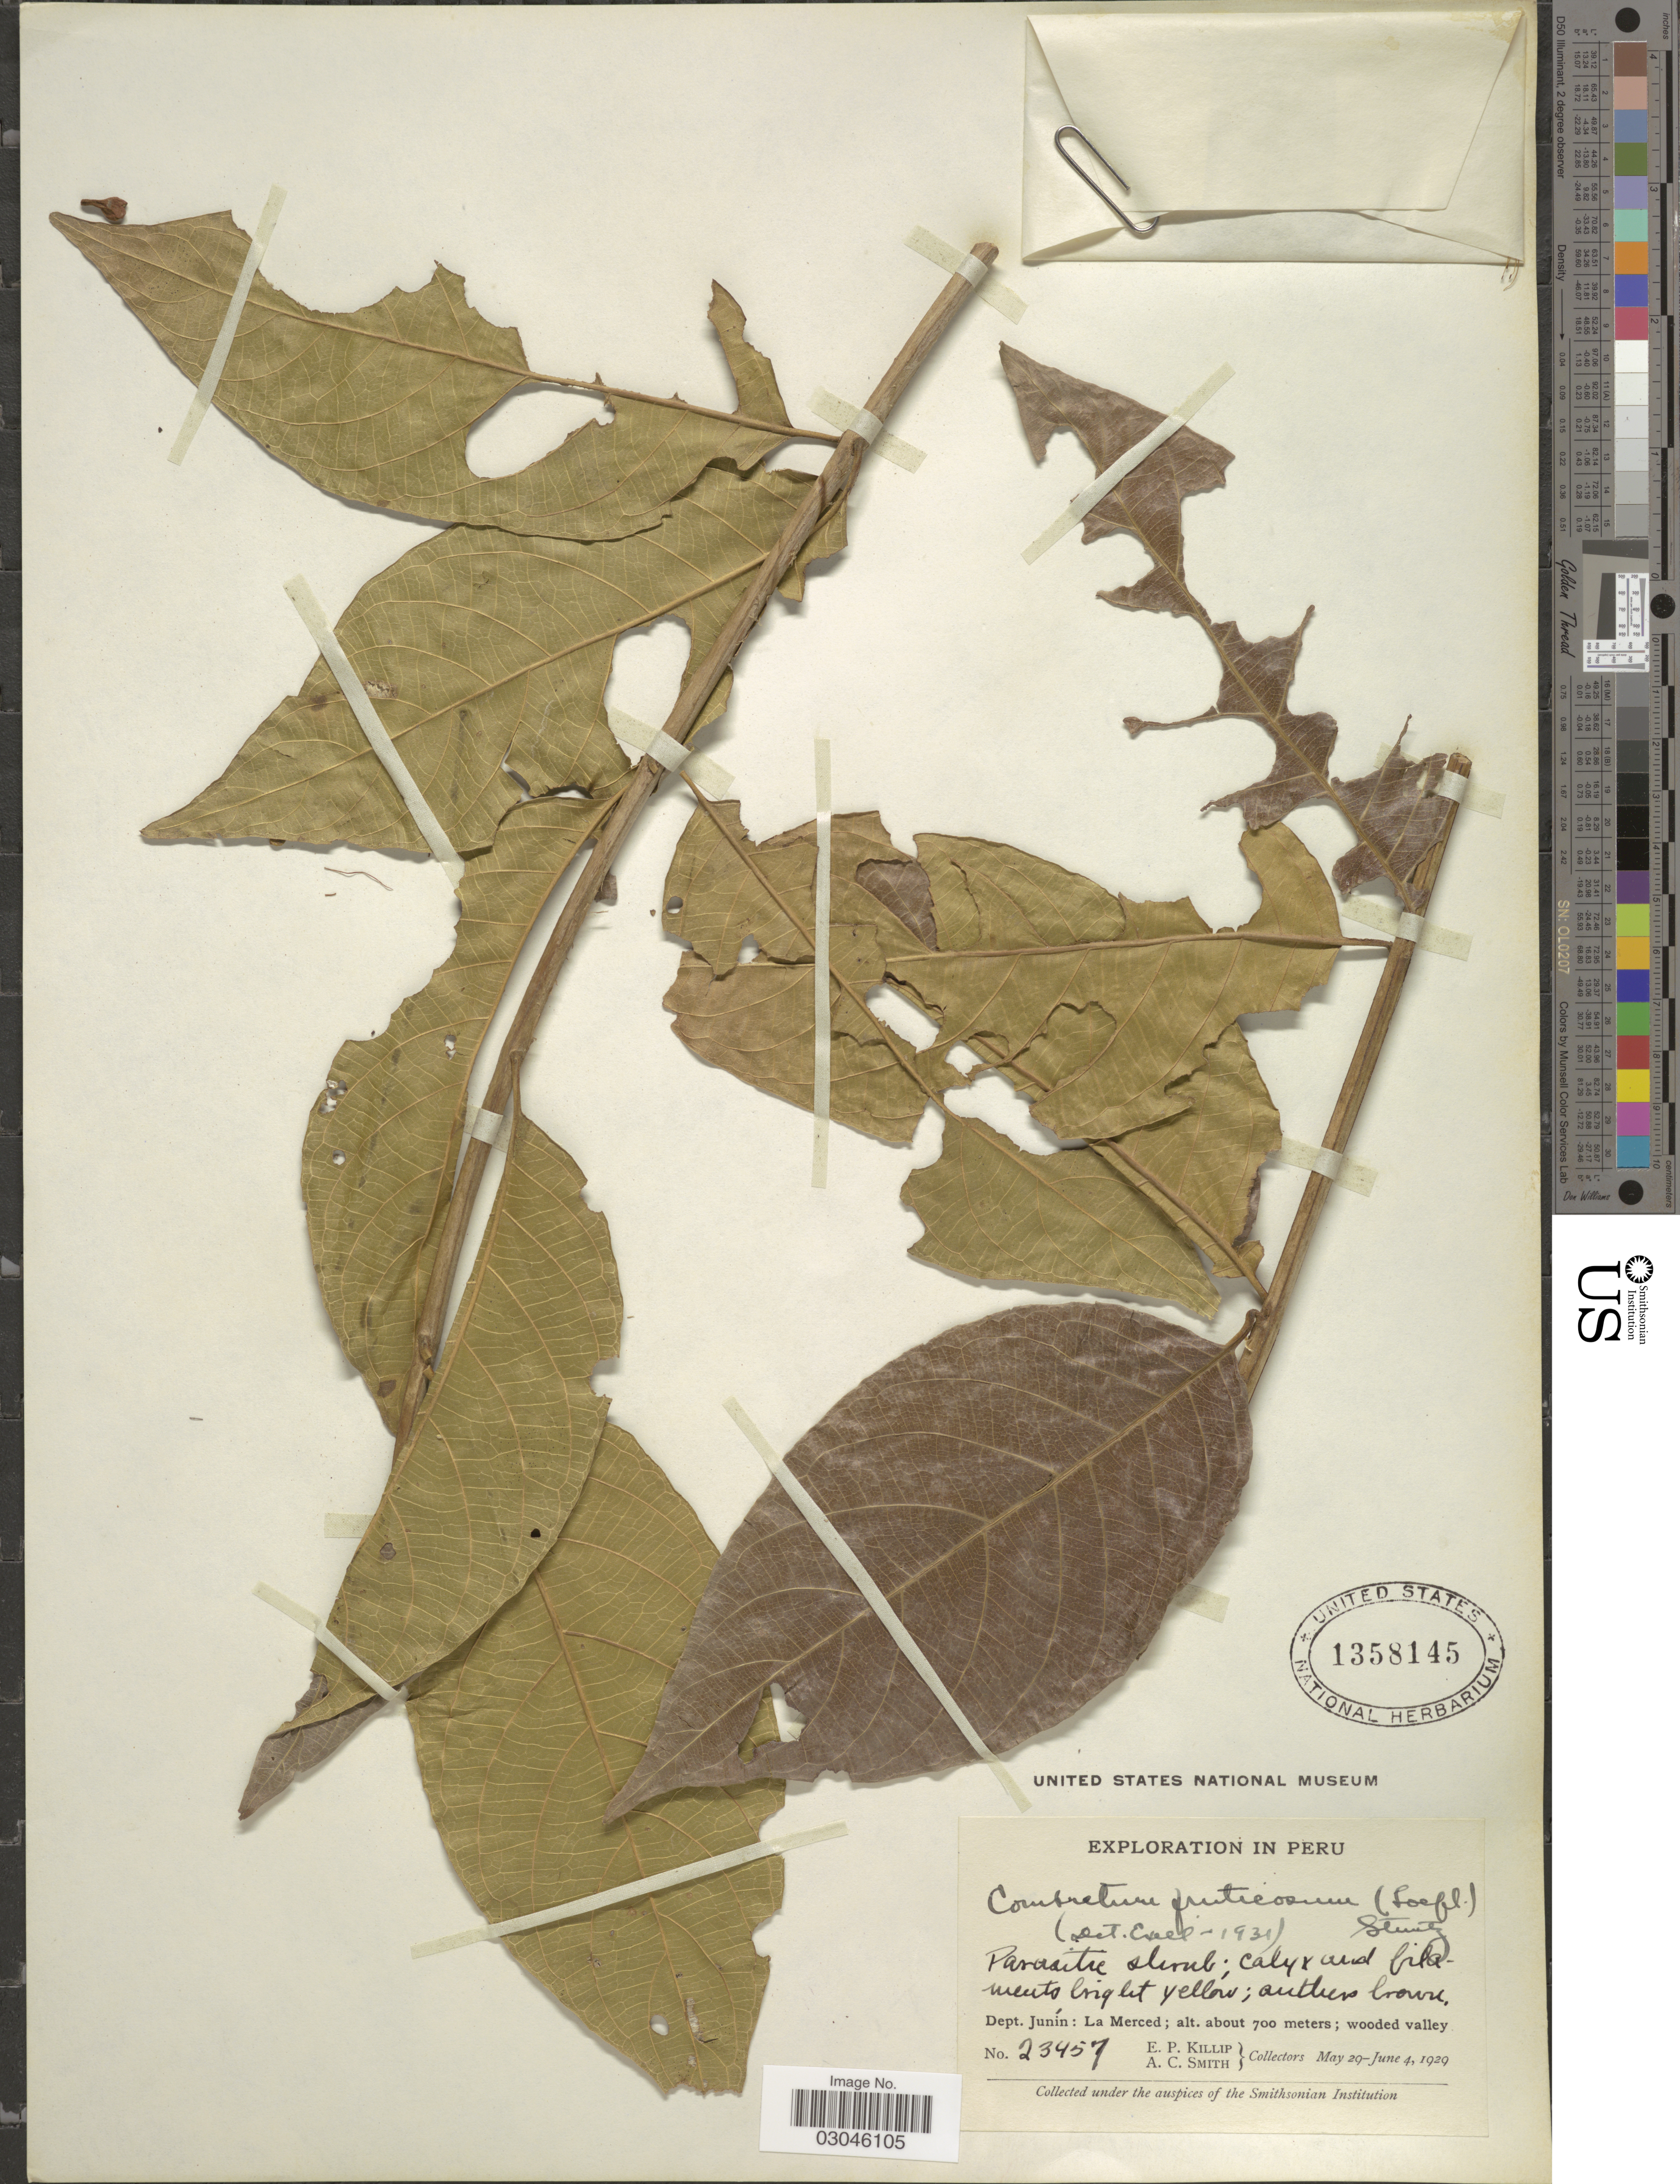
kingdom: Plantae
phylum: Tracheophyta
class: Magnoliopsida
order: Myrtales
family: Combretaceae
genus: Combretum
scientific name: Combretum fruticosum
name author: (Loefl.) Stuntz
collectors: E. P. Killip & A. C. Smith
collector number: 23457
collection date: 1929-05-29/1929-06-04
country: Peru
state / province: Junín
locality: Dept. Junín: La Merced.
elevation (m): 700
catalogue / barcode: US 1358145